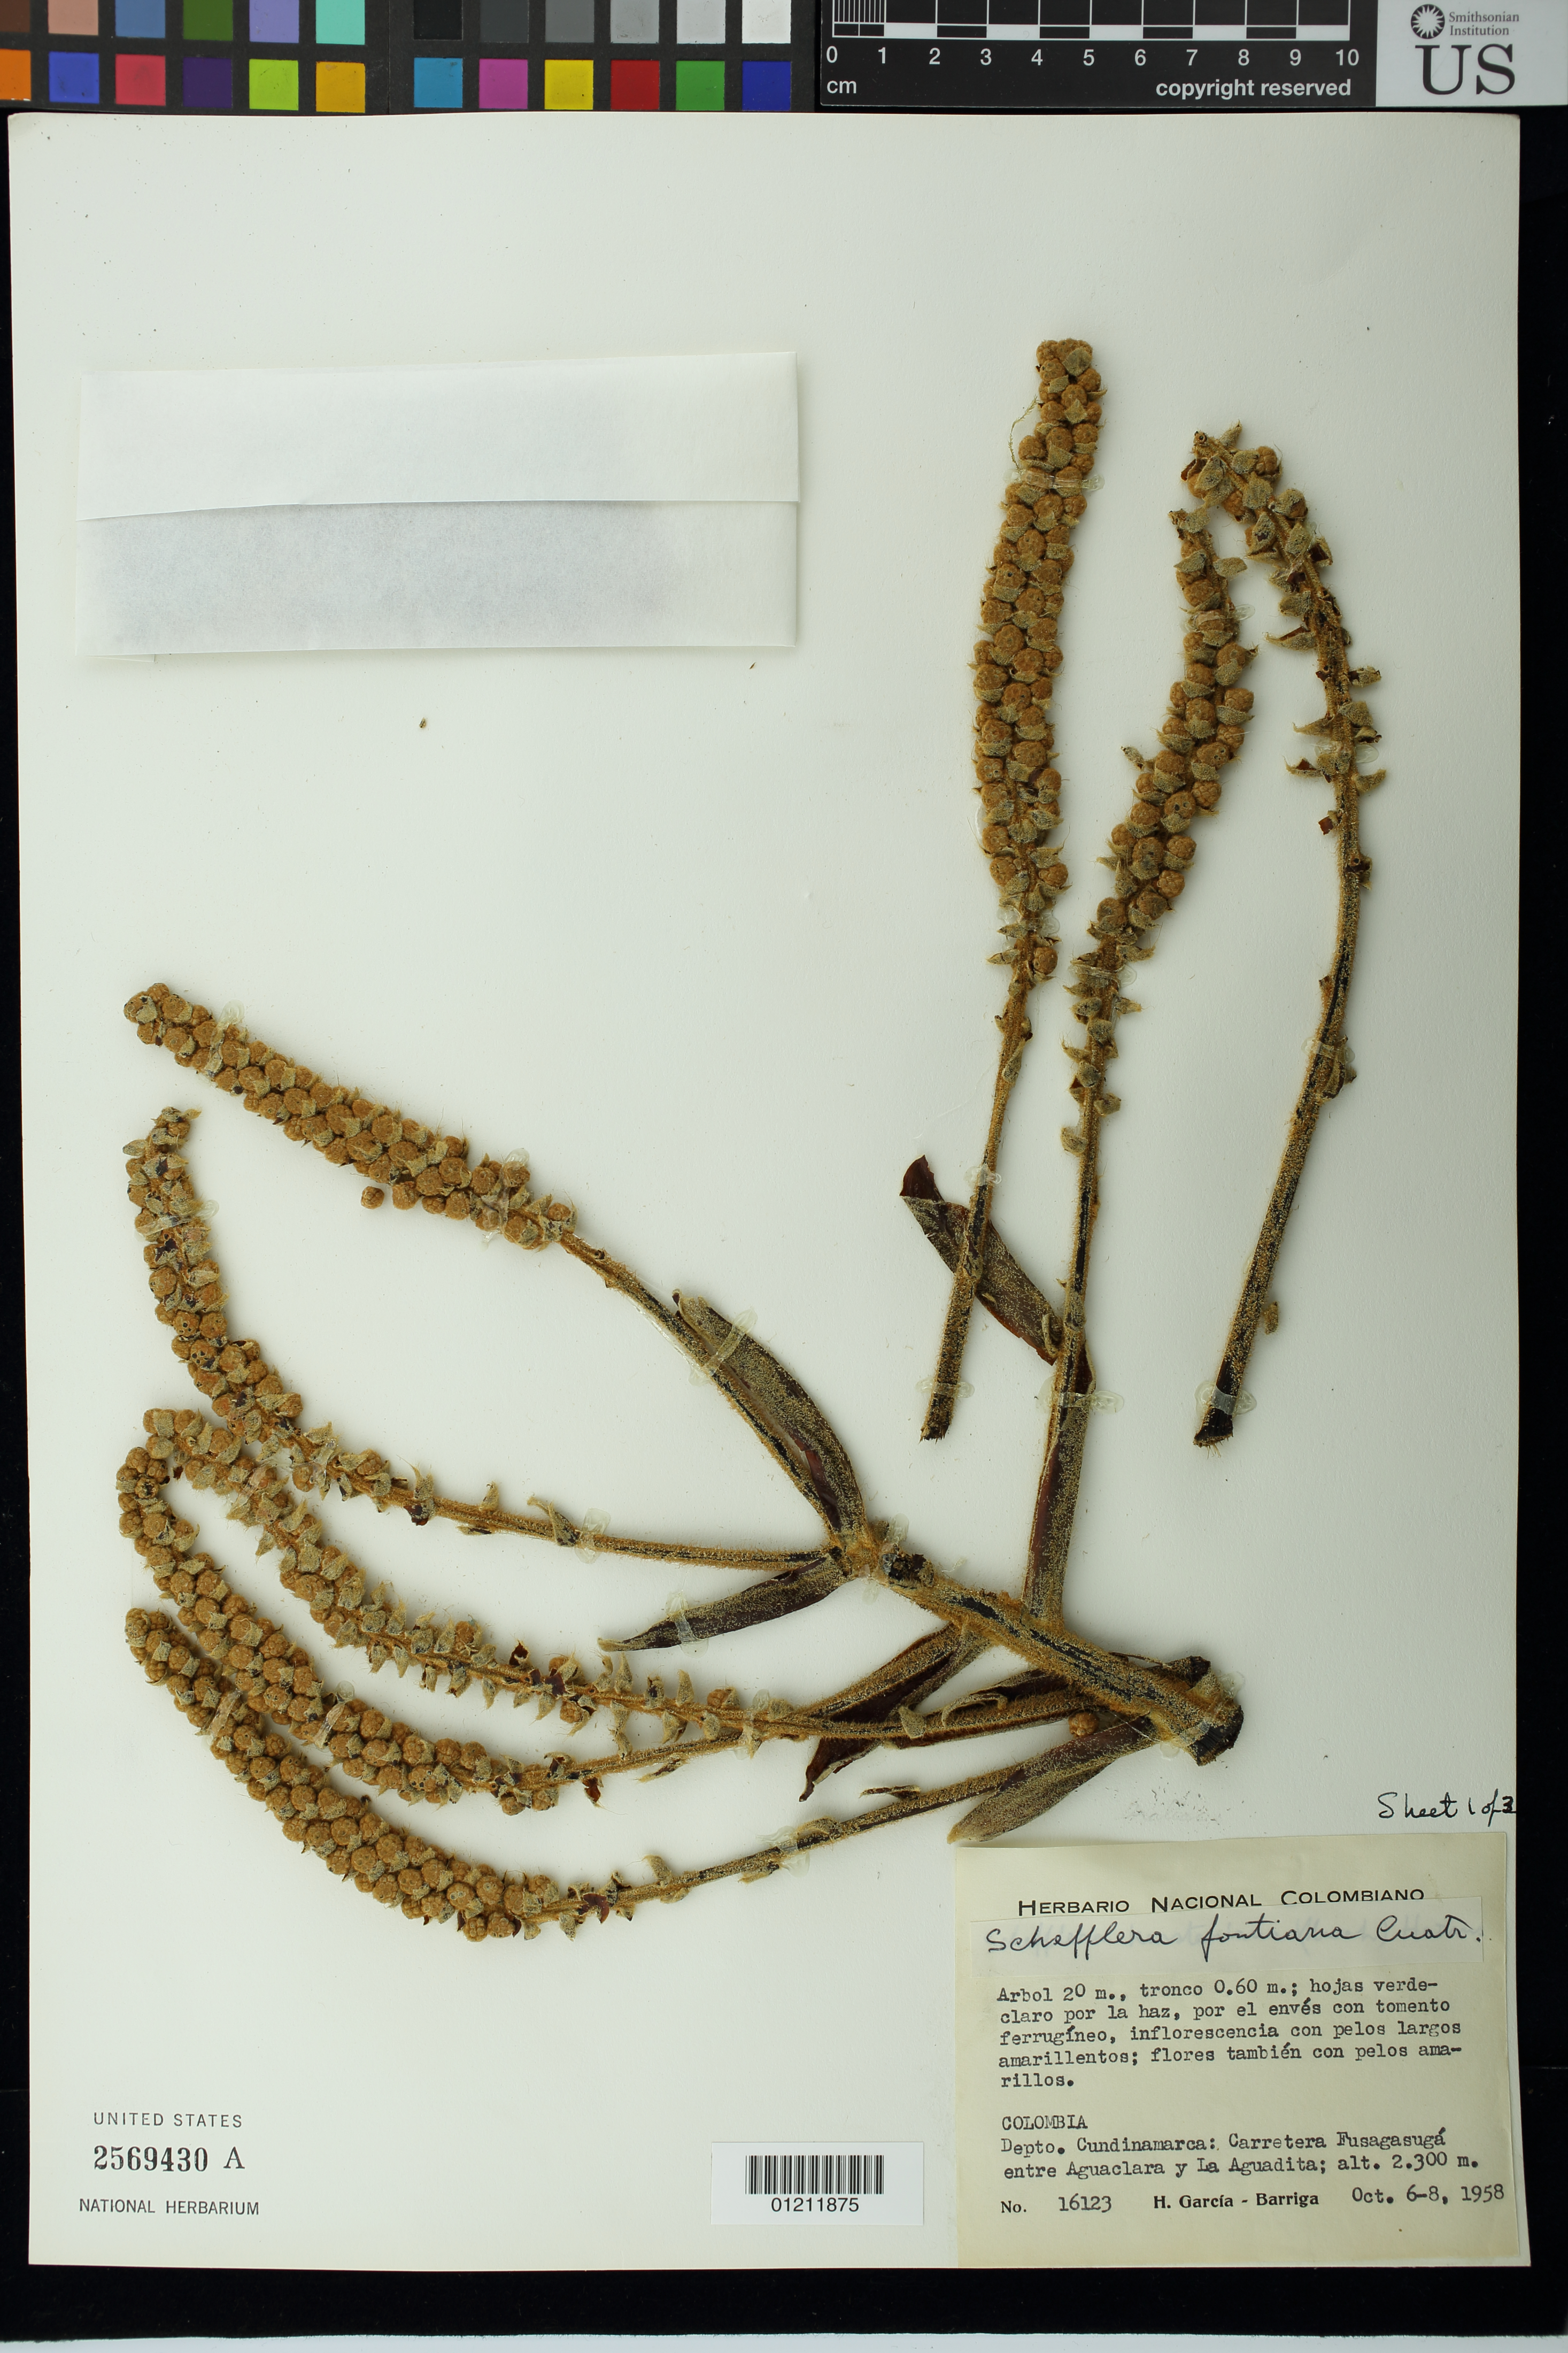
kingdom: Plantae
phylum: Tracheophyta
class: Magnoliopsida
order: Apiales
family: Araliaceae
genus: Schefflera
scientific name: Schefflera fontiana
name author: Cuatrec.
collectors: H. García Barriga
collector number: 16123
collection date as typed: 06 Oct 1958 to 08 Oct 1958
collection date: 1958-10-06/1958-10-08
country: Colombia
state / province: Cundinamarca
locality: Depto. Cundinamarca: Carretera Fusagasugá entre Aguaclara y La Aguadita.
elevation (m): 2300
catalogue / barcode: US 2569430A